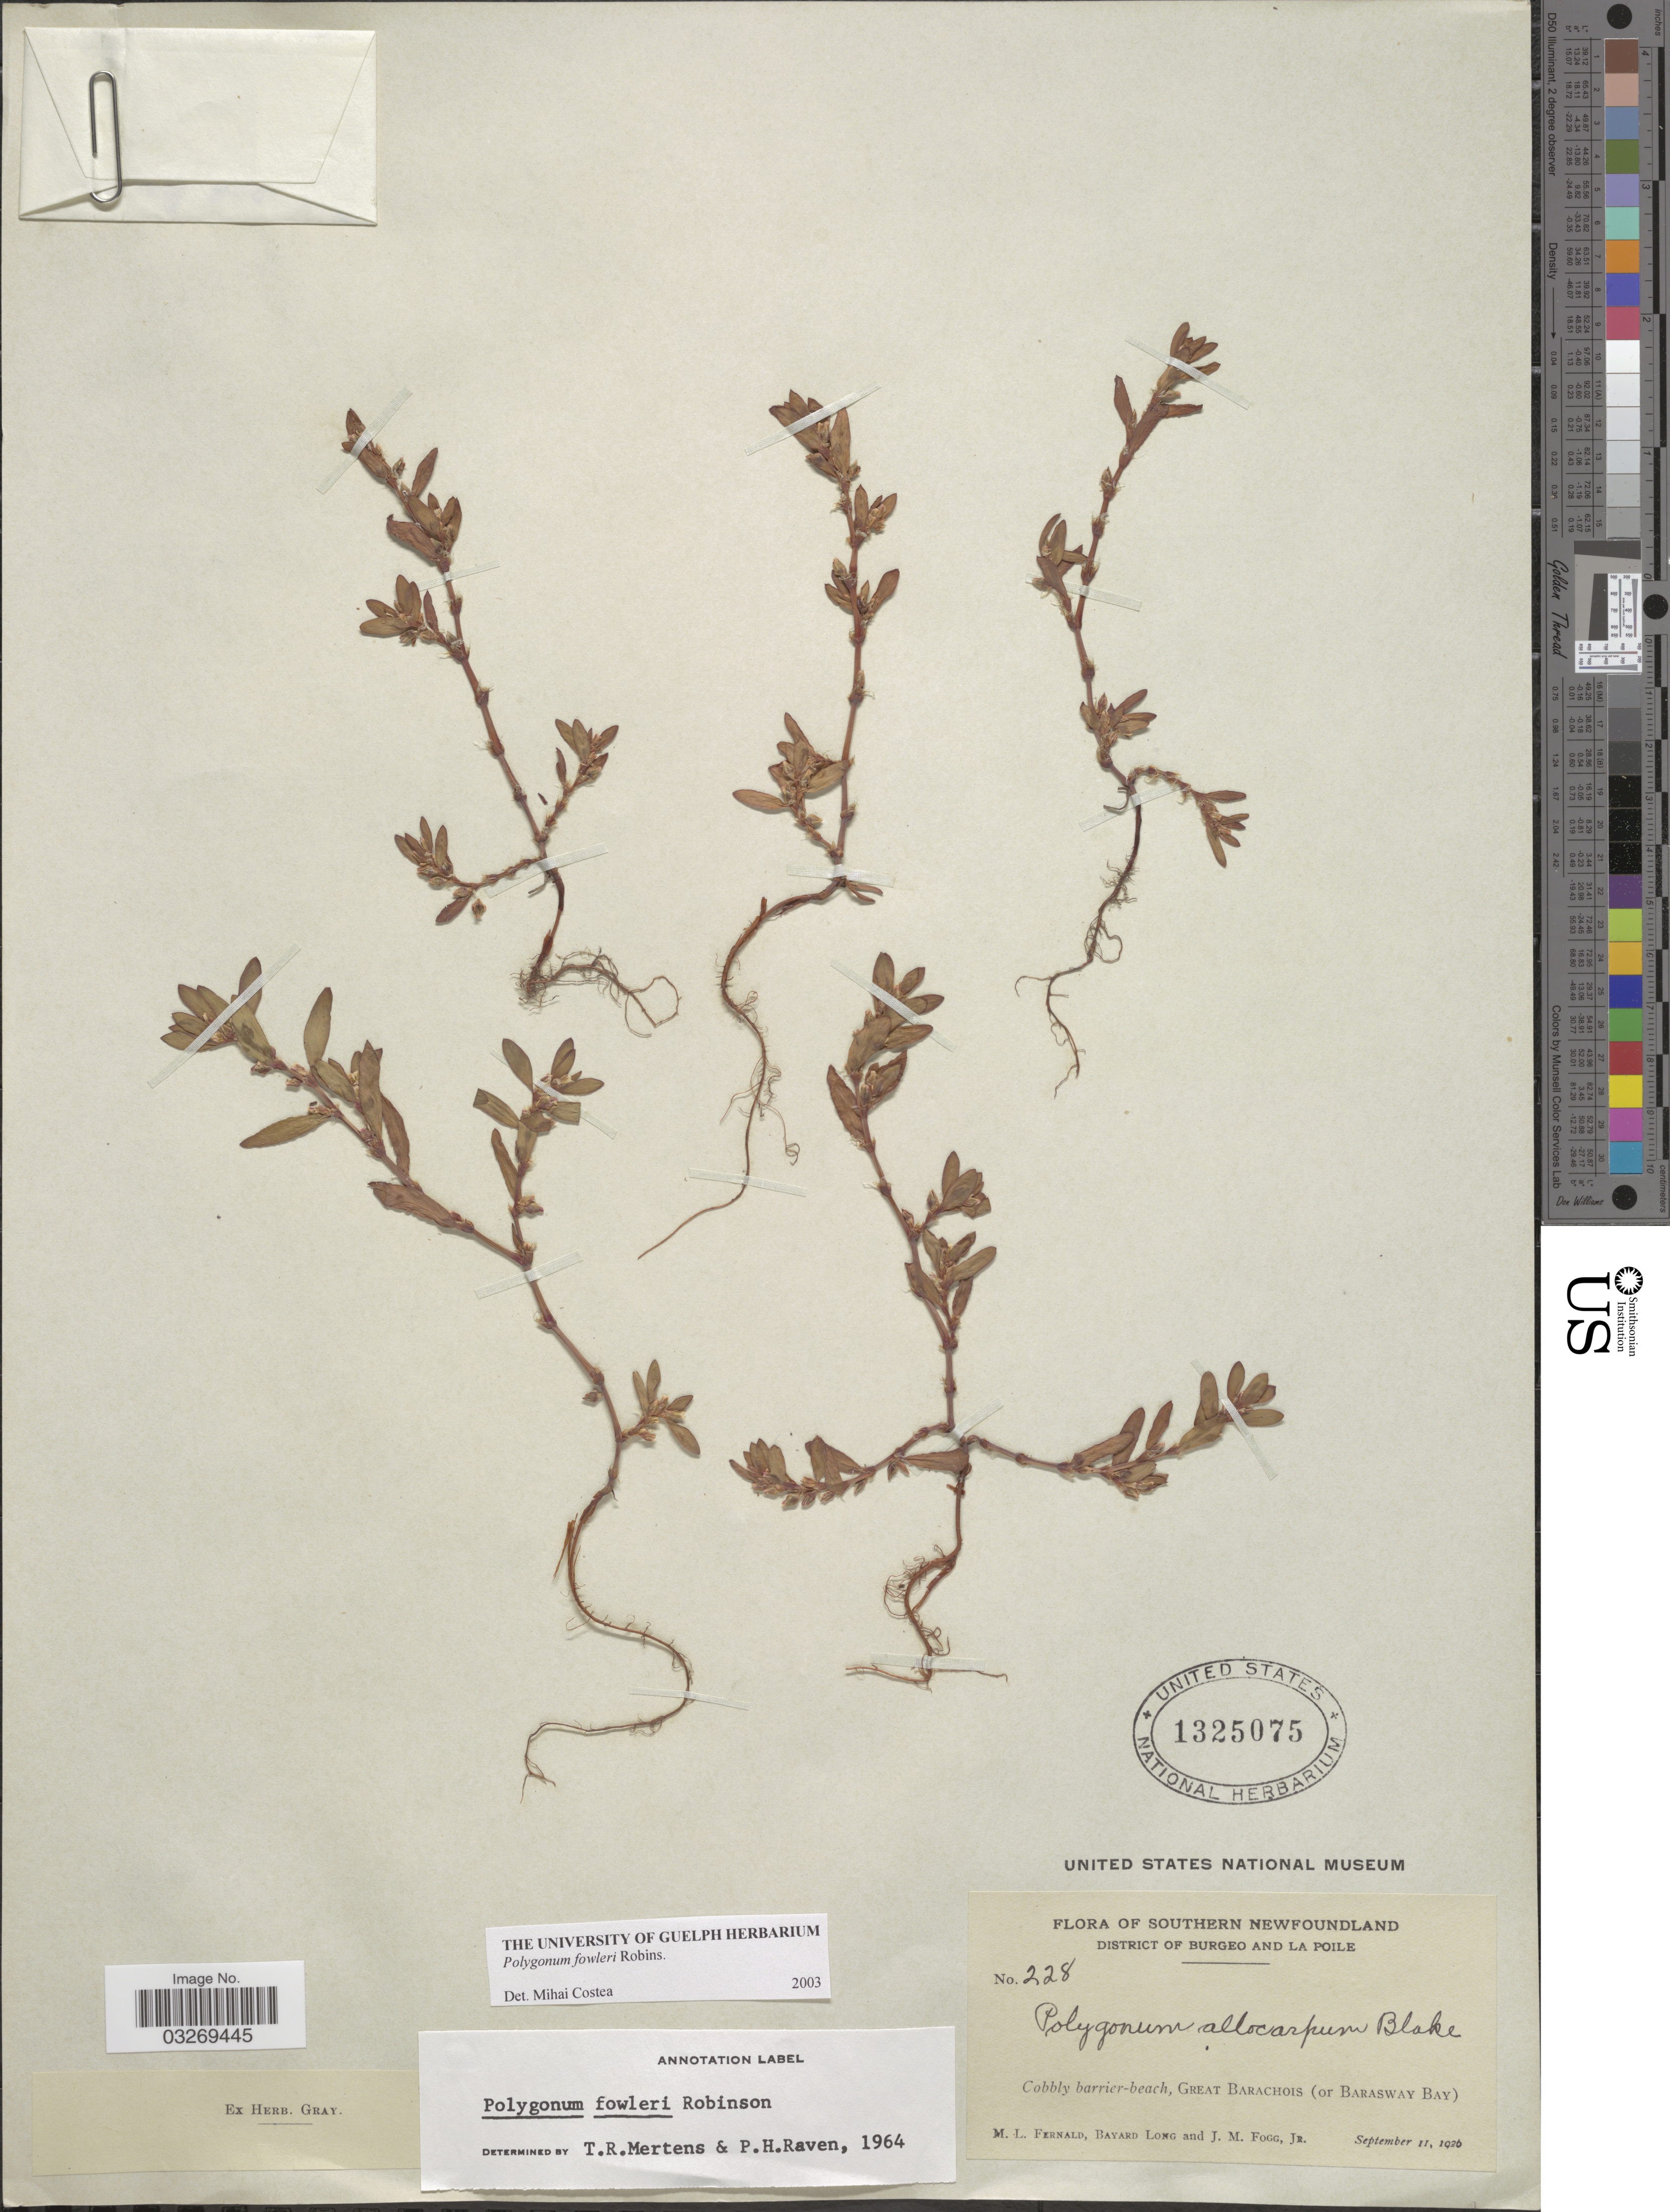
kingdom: Plantae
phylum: Tracheophyta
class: Magnoliopsida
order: Caryophyllales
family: Polygonaceae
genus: Polygonum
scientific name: Polygonum fowleri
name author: B.L. Rob.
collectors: M. L. Fernald, B. Long & J. Fogg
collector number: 228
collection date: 1926-09-11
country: Canada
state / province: Newfoundland and Labrador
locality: Southern Newfoundland, District of Burgeo and La Poile, Cobbly barrier-beach, Great Barachois (or Barasway Bay).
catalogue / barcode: US 1325075